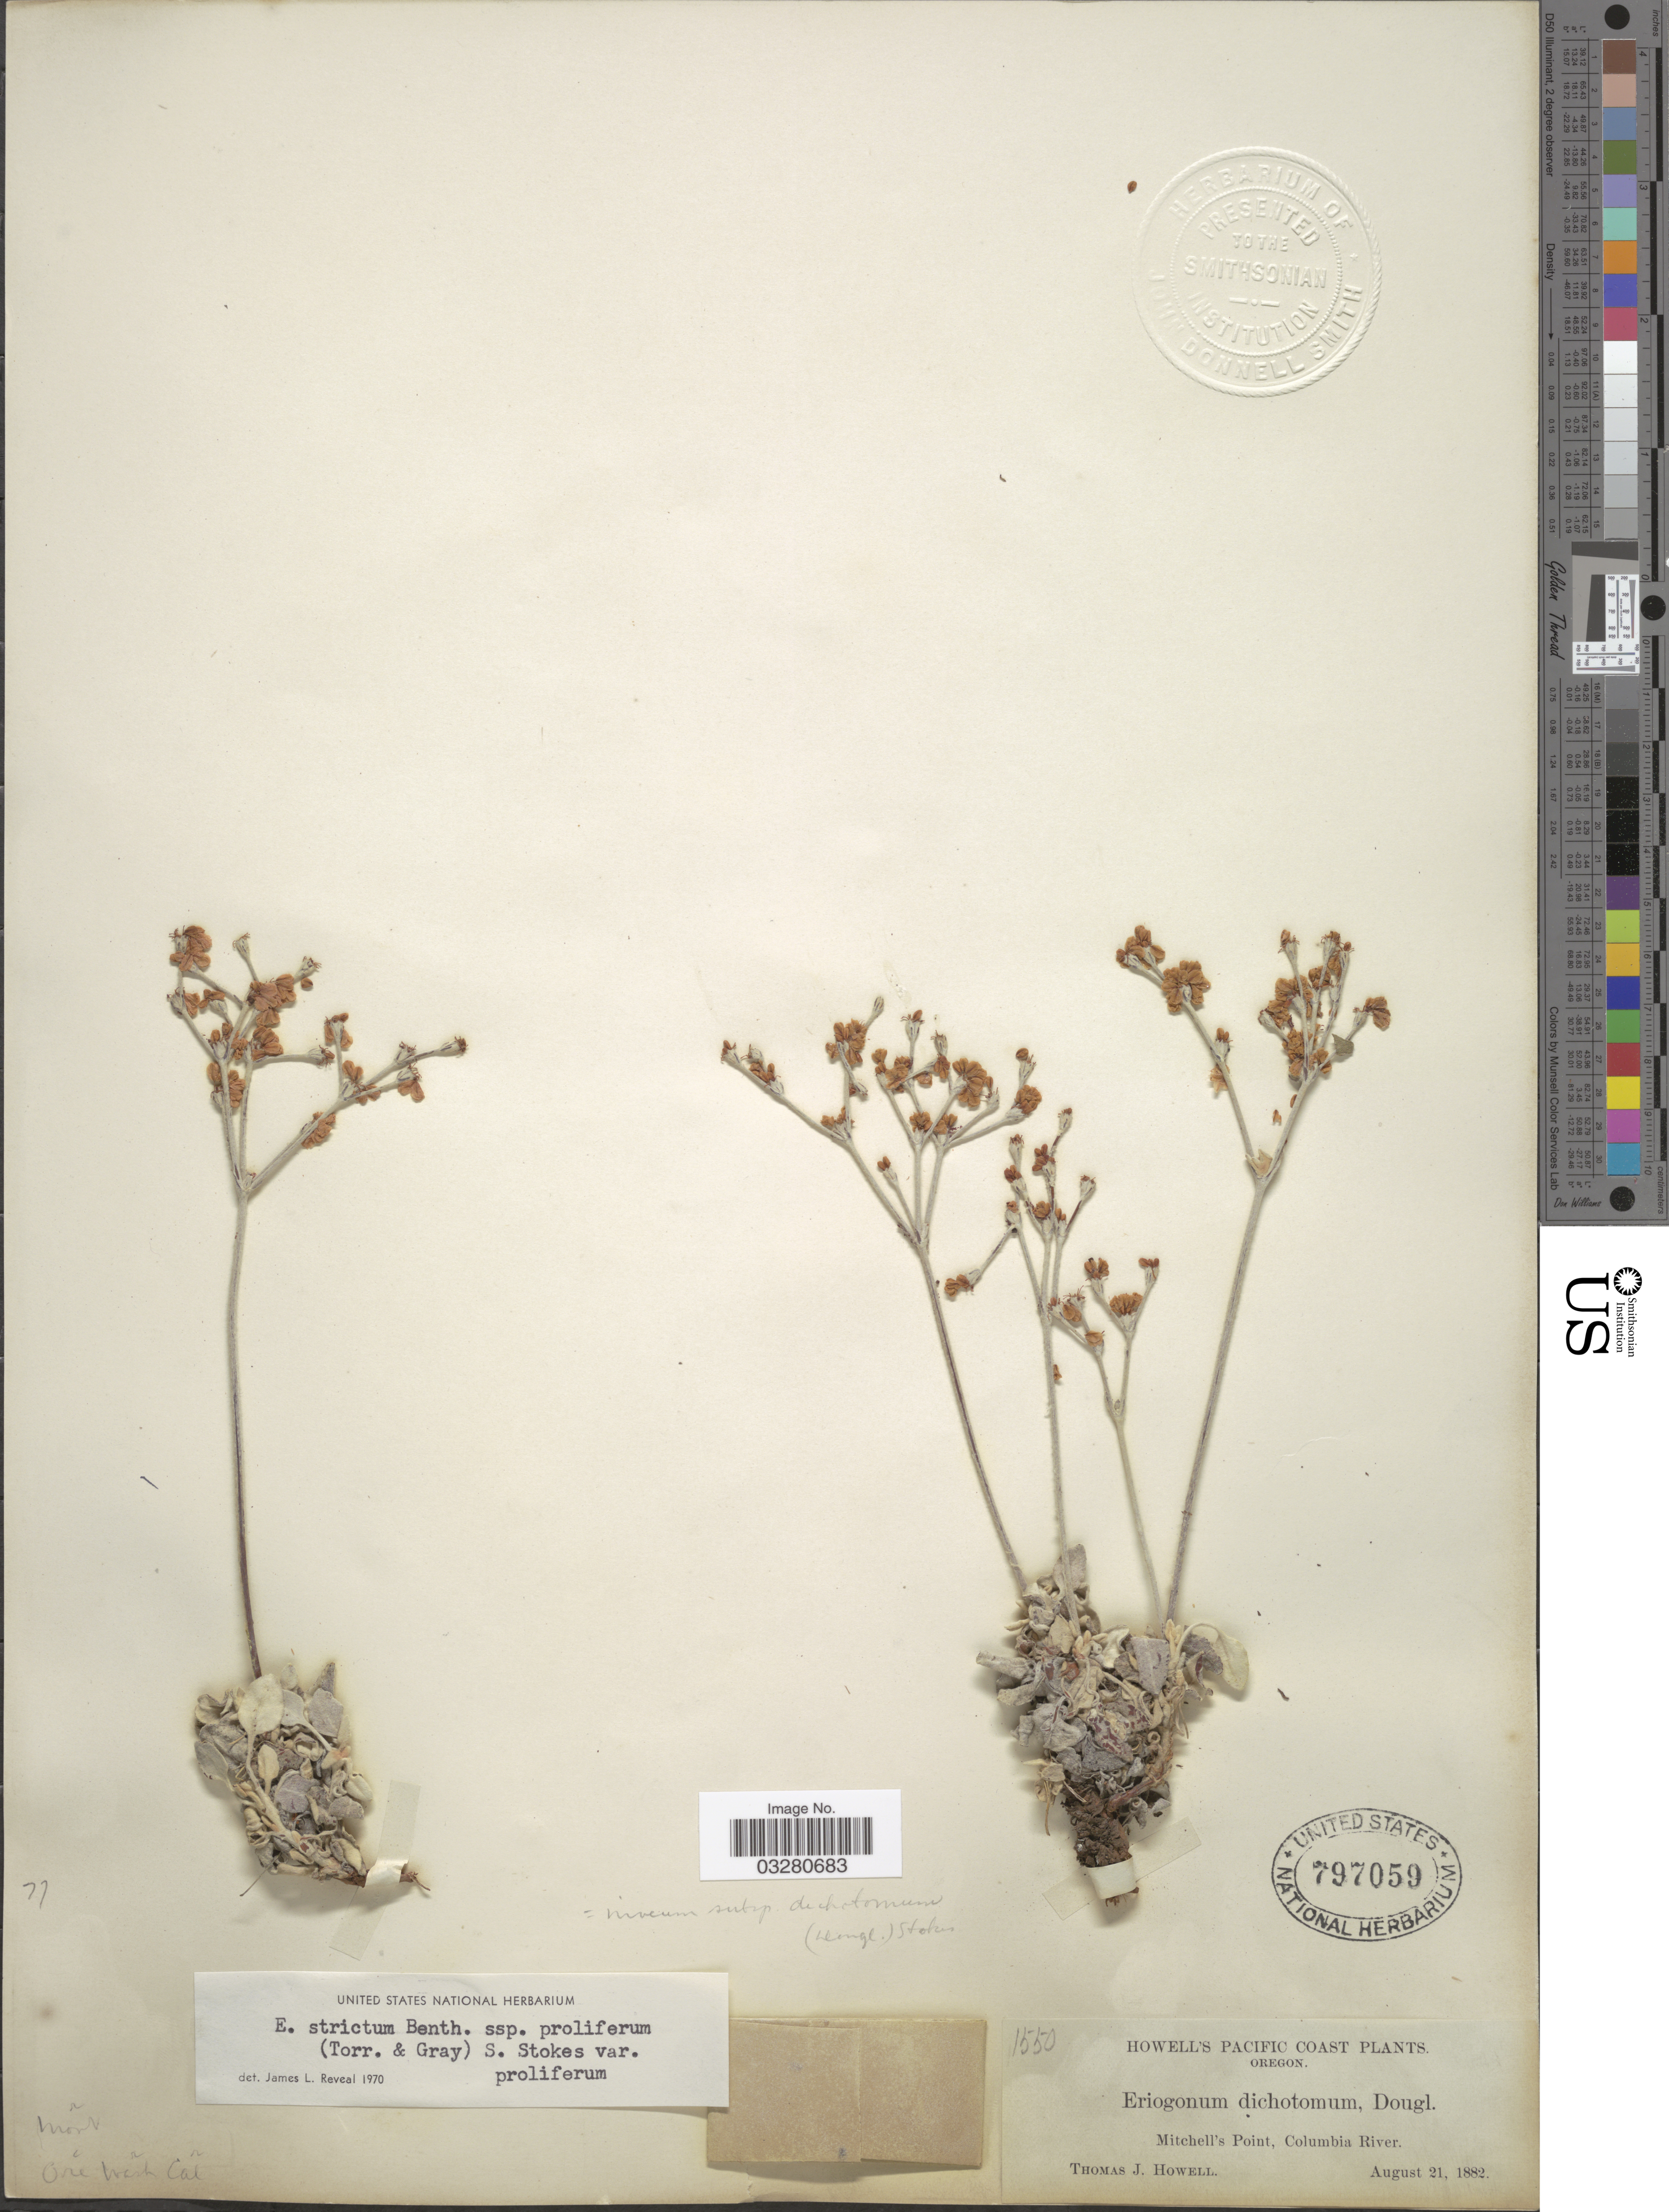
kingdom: Plantae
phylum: Tracheophyta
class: Magnoliopsida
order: Caryophyllales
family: Polygonaceae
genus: Eriogonum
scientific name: Eriogonum proliferum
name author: Torr. & A. Gray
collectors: T. J. Howell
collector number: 1550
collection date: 1882-08-21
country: United States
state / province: Oregon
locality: Pacific Coast. Mitchell's Point, Columbia River.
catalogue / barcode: US 797059